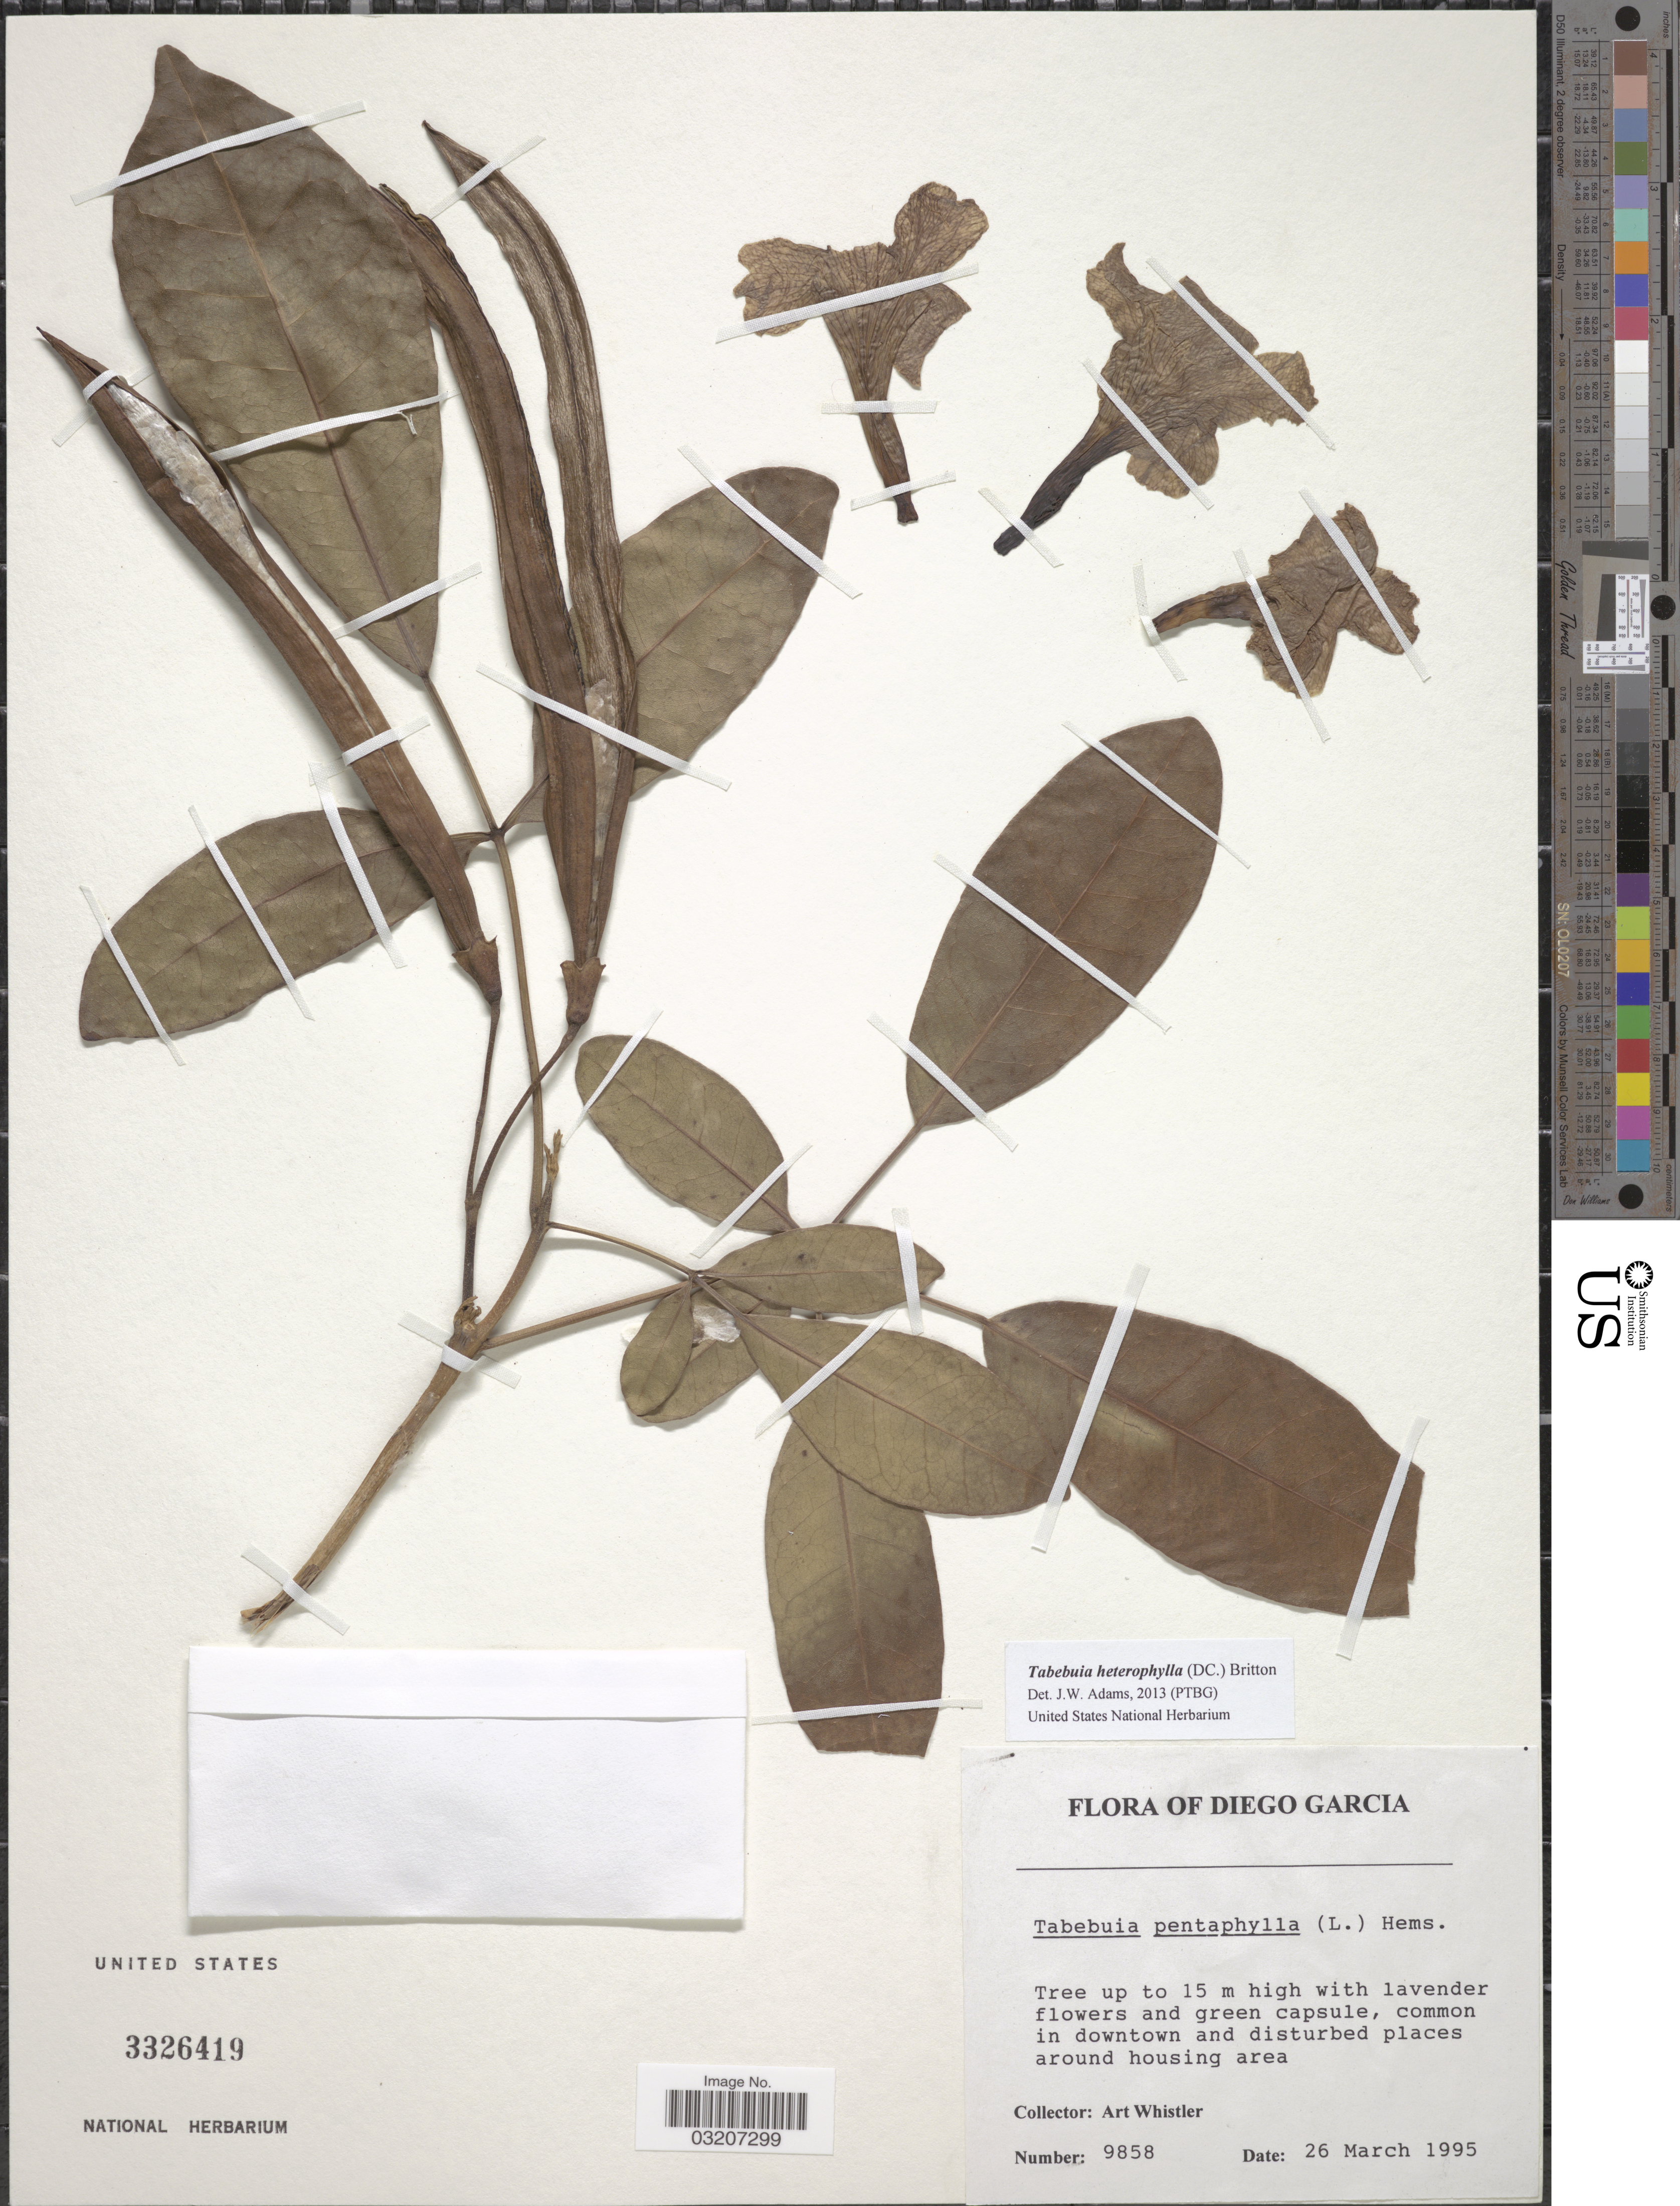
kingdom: Plantae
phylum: Tracheophyta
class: Magnoliopsida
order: Lamiales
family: Bignoniaceae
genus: Tabebuia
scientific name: Tabebuia heterophylla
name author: (DC.) Britton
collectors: A. Whistler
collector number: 9858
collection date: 1995-03-26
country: British Indian Ocean Territory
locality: Diego Garcia.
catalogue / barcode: US 3326419